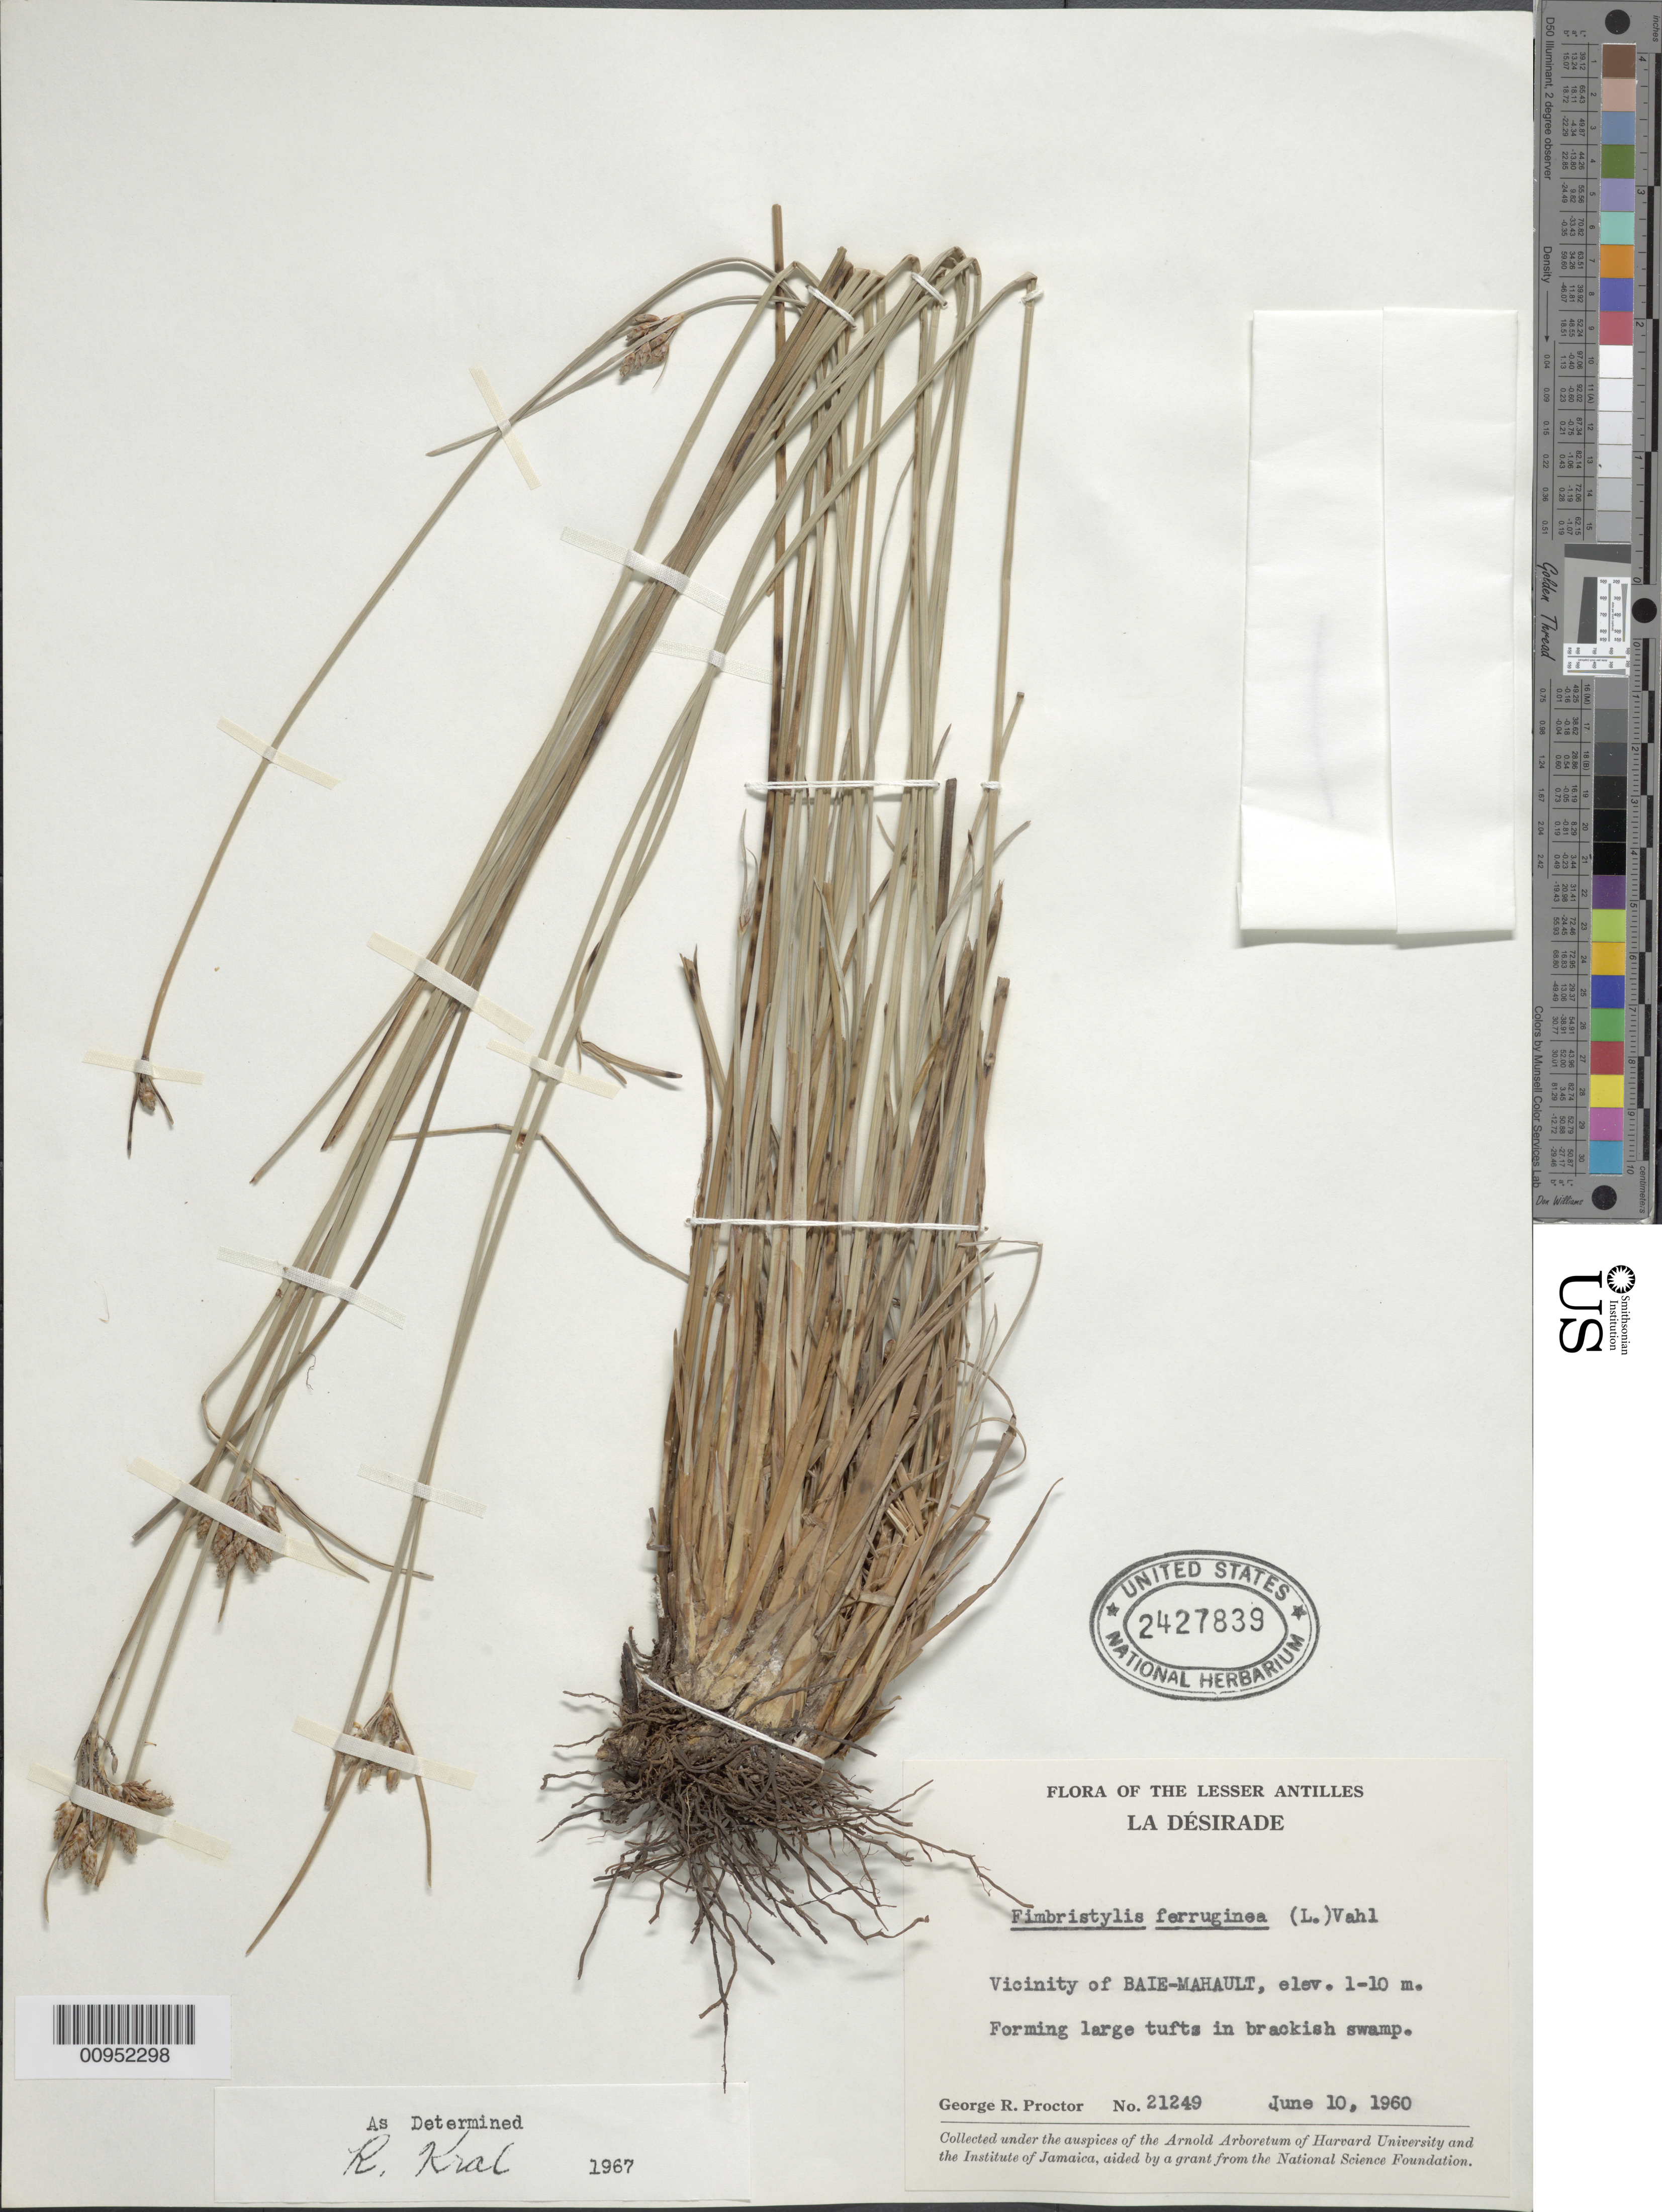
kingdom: Plantae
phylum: Tracheophyta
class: Liliopsida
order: Poales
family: Cyperaceae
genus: Fimbristylis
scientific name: Fimbristylis ferruginea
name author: (L.) Vahl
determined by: Kral, Robert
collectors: G. R. Proctor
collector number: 21249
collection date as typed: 10 Jun 1960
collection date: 1960-06-10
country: Guadeloupe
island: La Désirade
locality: Vicinity of Baie Mahault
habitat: In brackish swamp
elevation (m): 1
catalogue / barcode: US 2427839